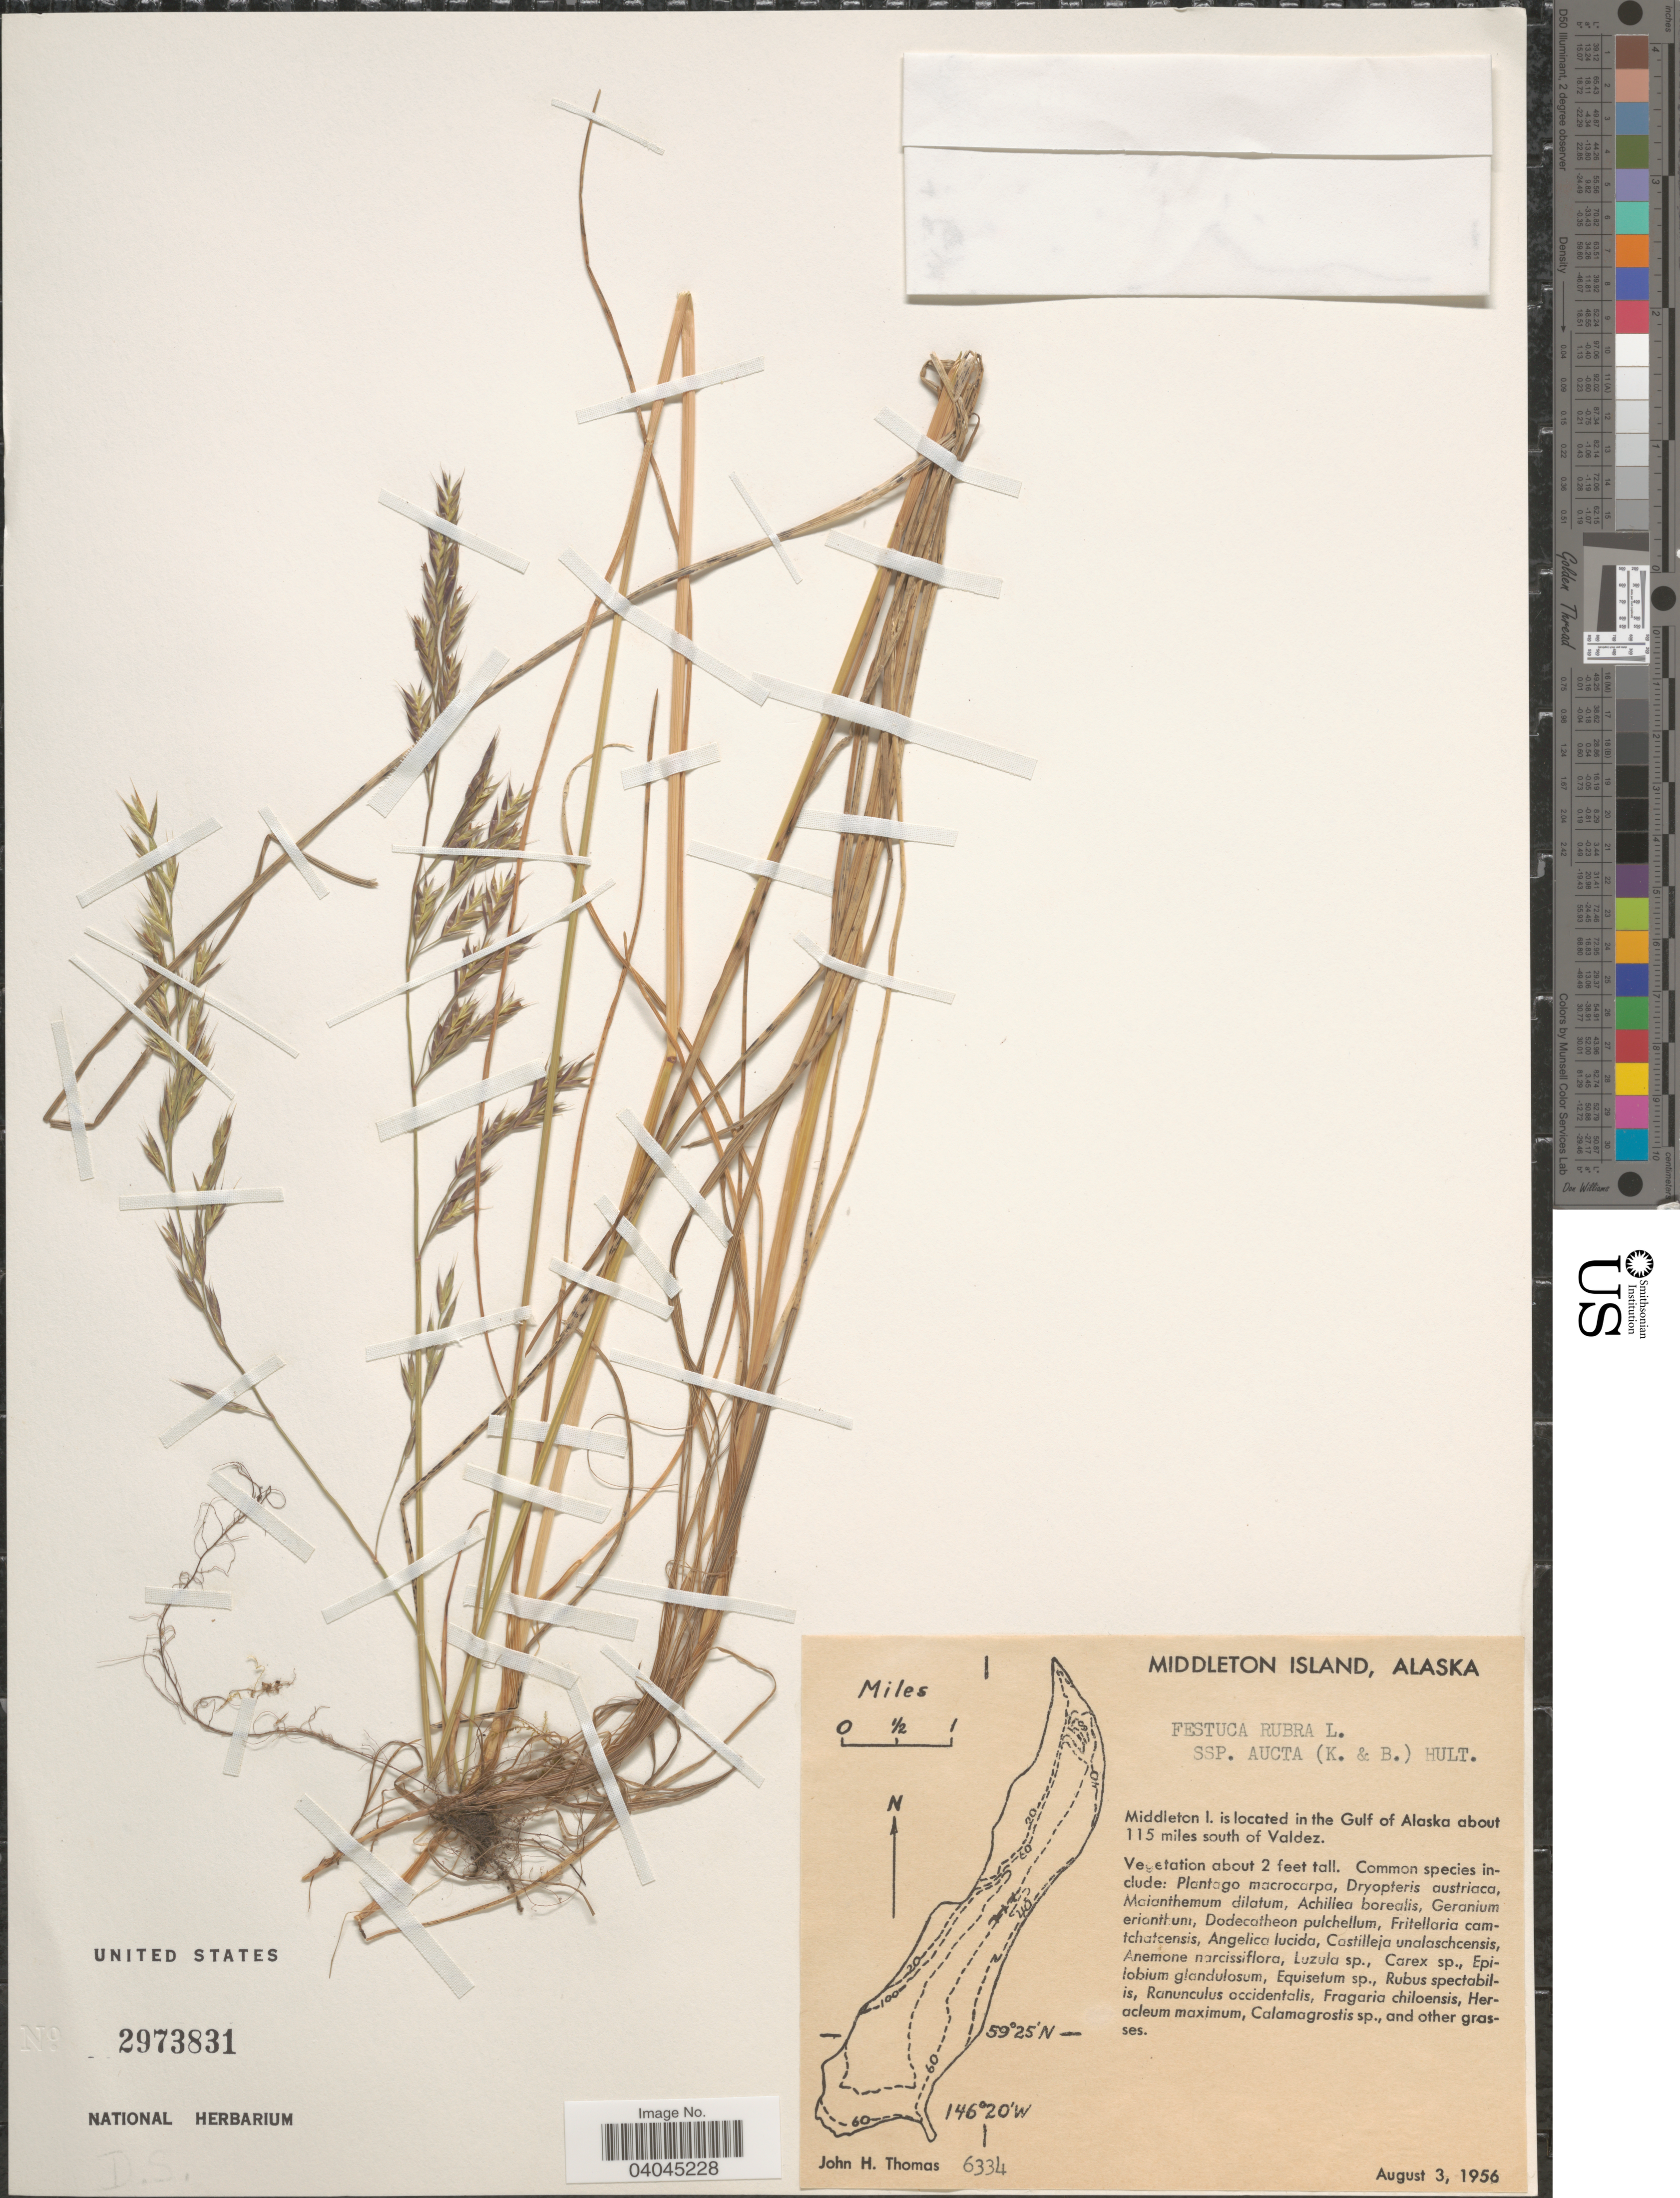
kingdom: Plantae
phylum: Tracheophyta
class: Liliopsida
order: Poales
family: Poaceae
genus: Festuca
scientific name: Festuca rubra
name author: L.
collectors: J. H. Thomas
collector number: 6334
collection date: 1956-08-03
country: United States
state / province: Alaska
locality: Middleton Island. is located in the Gulf of Alaska about 115 miles south of Valdez.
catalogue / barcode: US 2973831